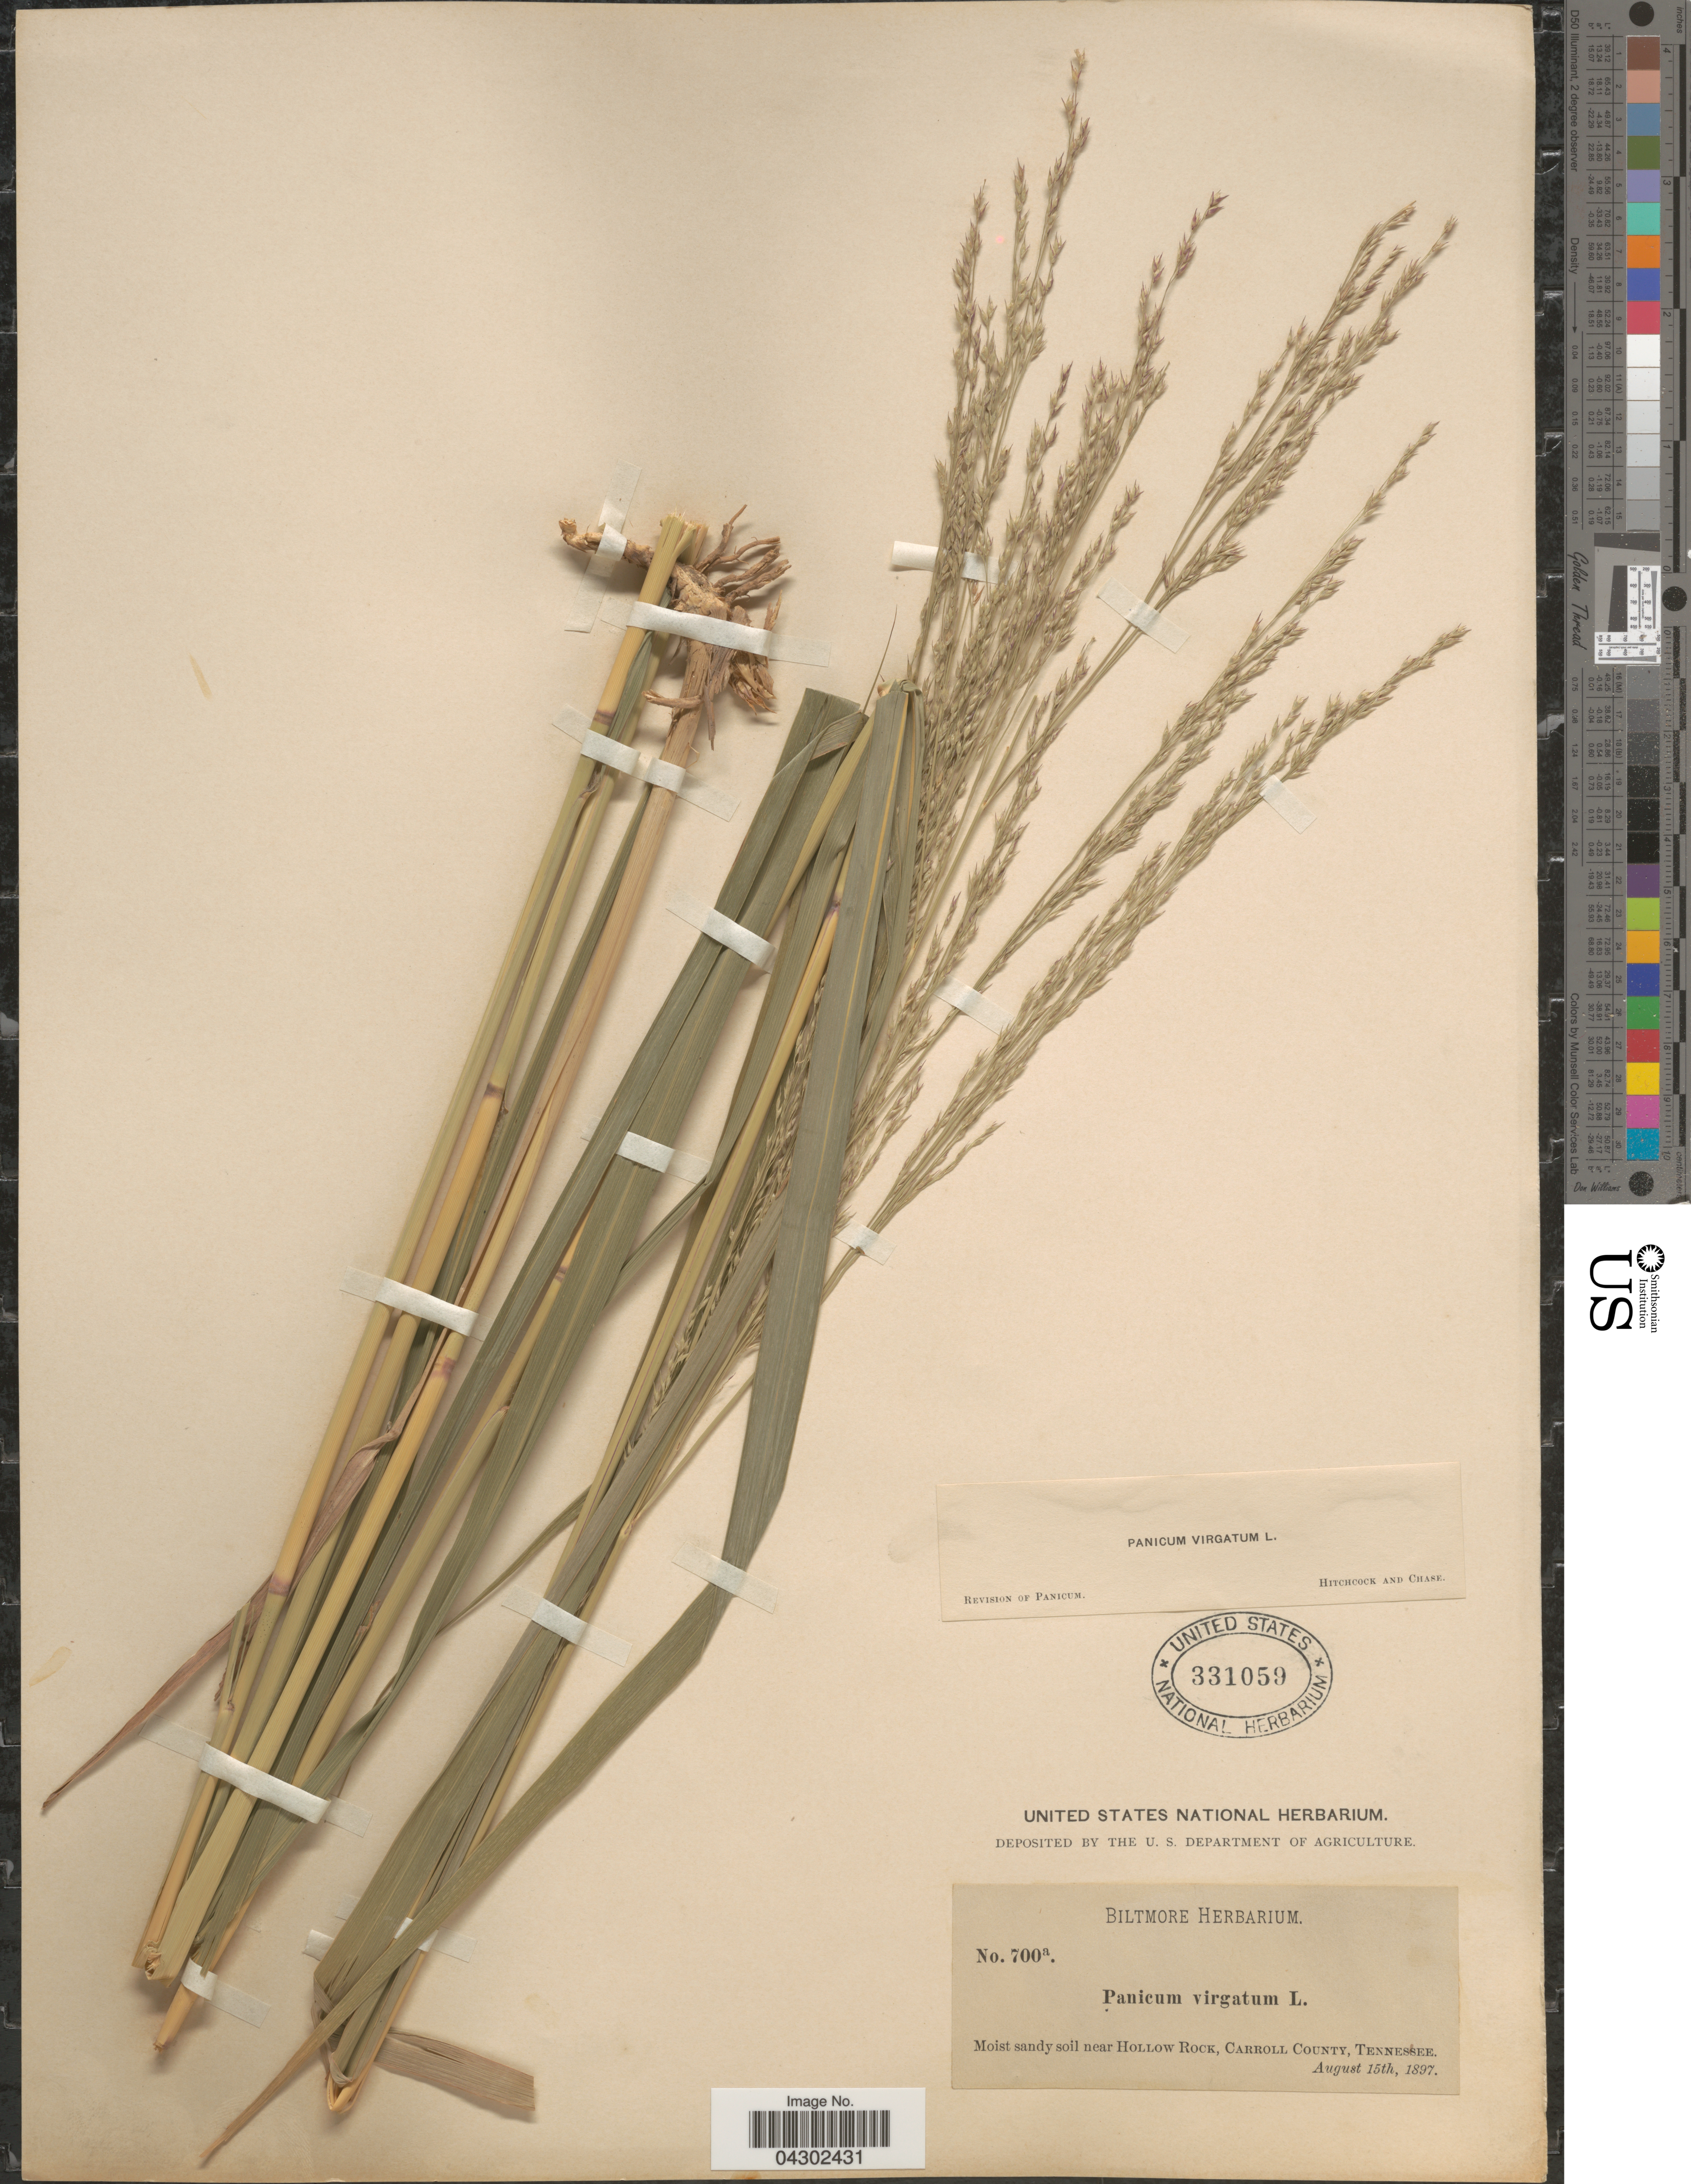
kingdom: Plantae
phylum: Tracheophyta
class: Liliopsida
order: Poales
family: Poaceae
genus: Panicum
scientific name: Panicum virgatum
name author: L.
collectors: ex herb. Biltmore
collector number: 700a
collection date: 1897-08-15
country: United States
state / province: Tennessee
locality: Moist sandy soil near Hollow Rock, Carroll County.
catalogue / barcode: US 331059